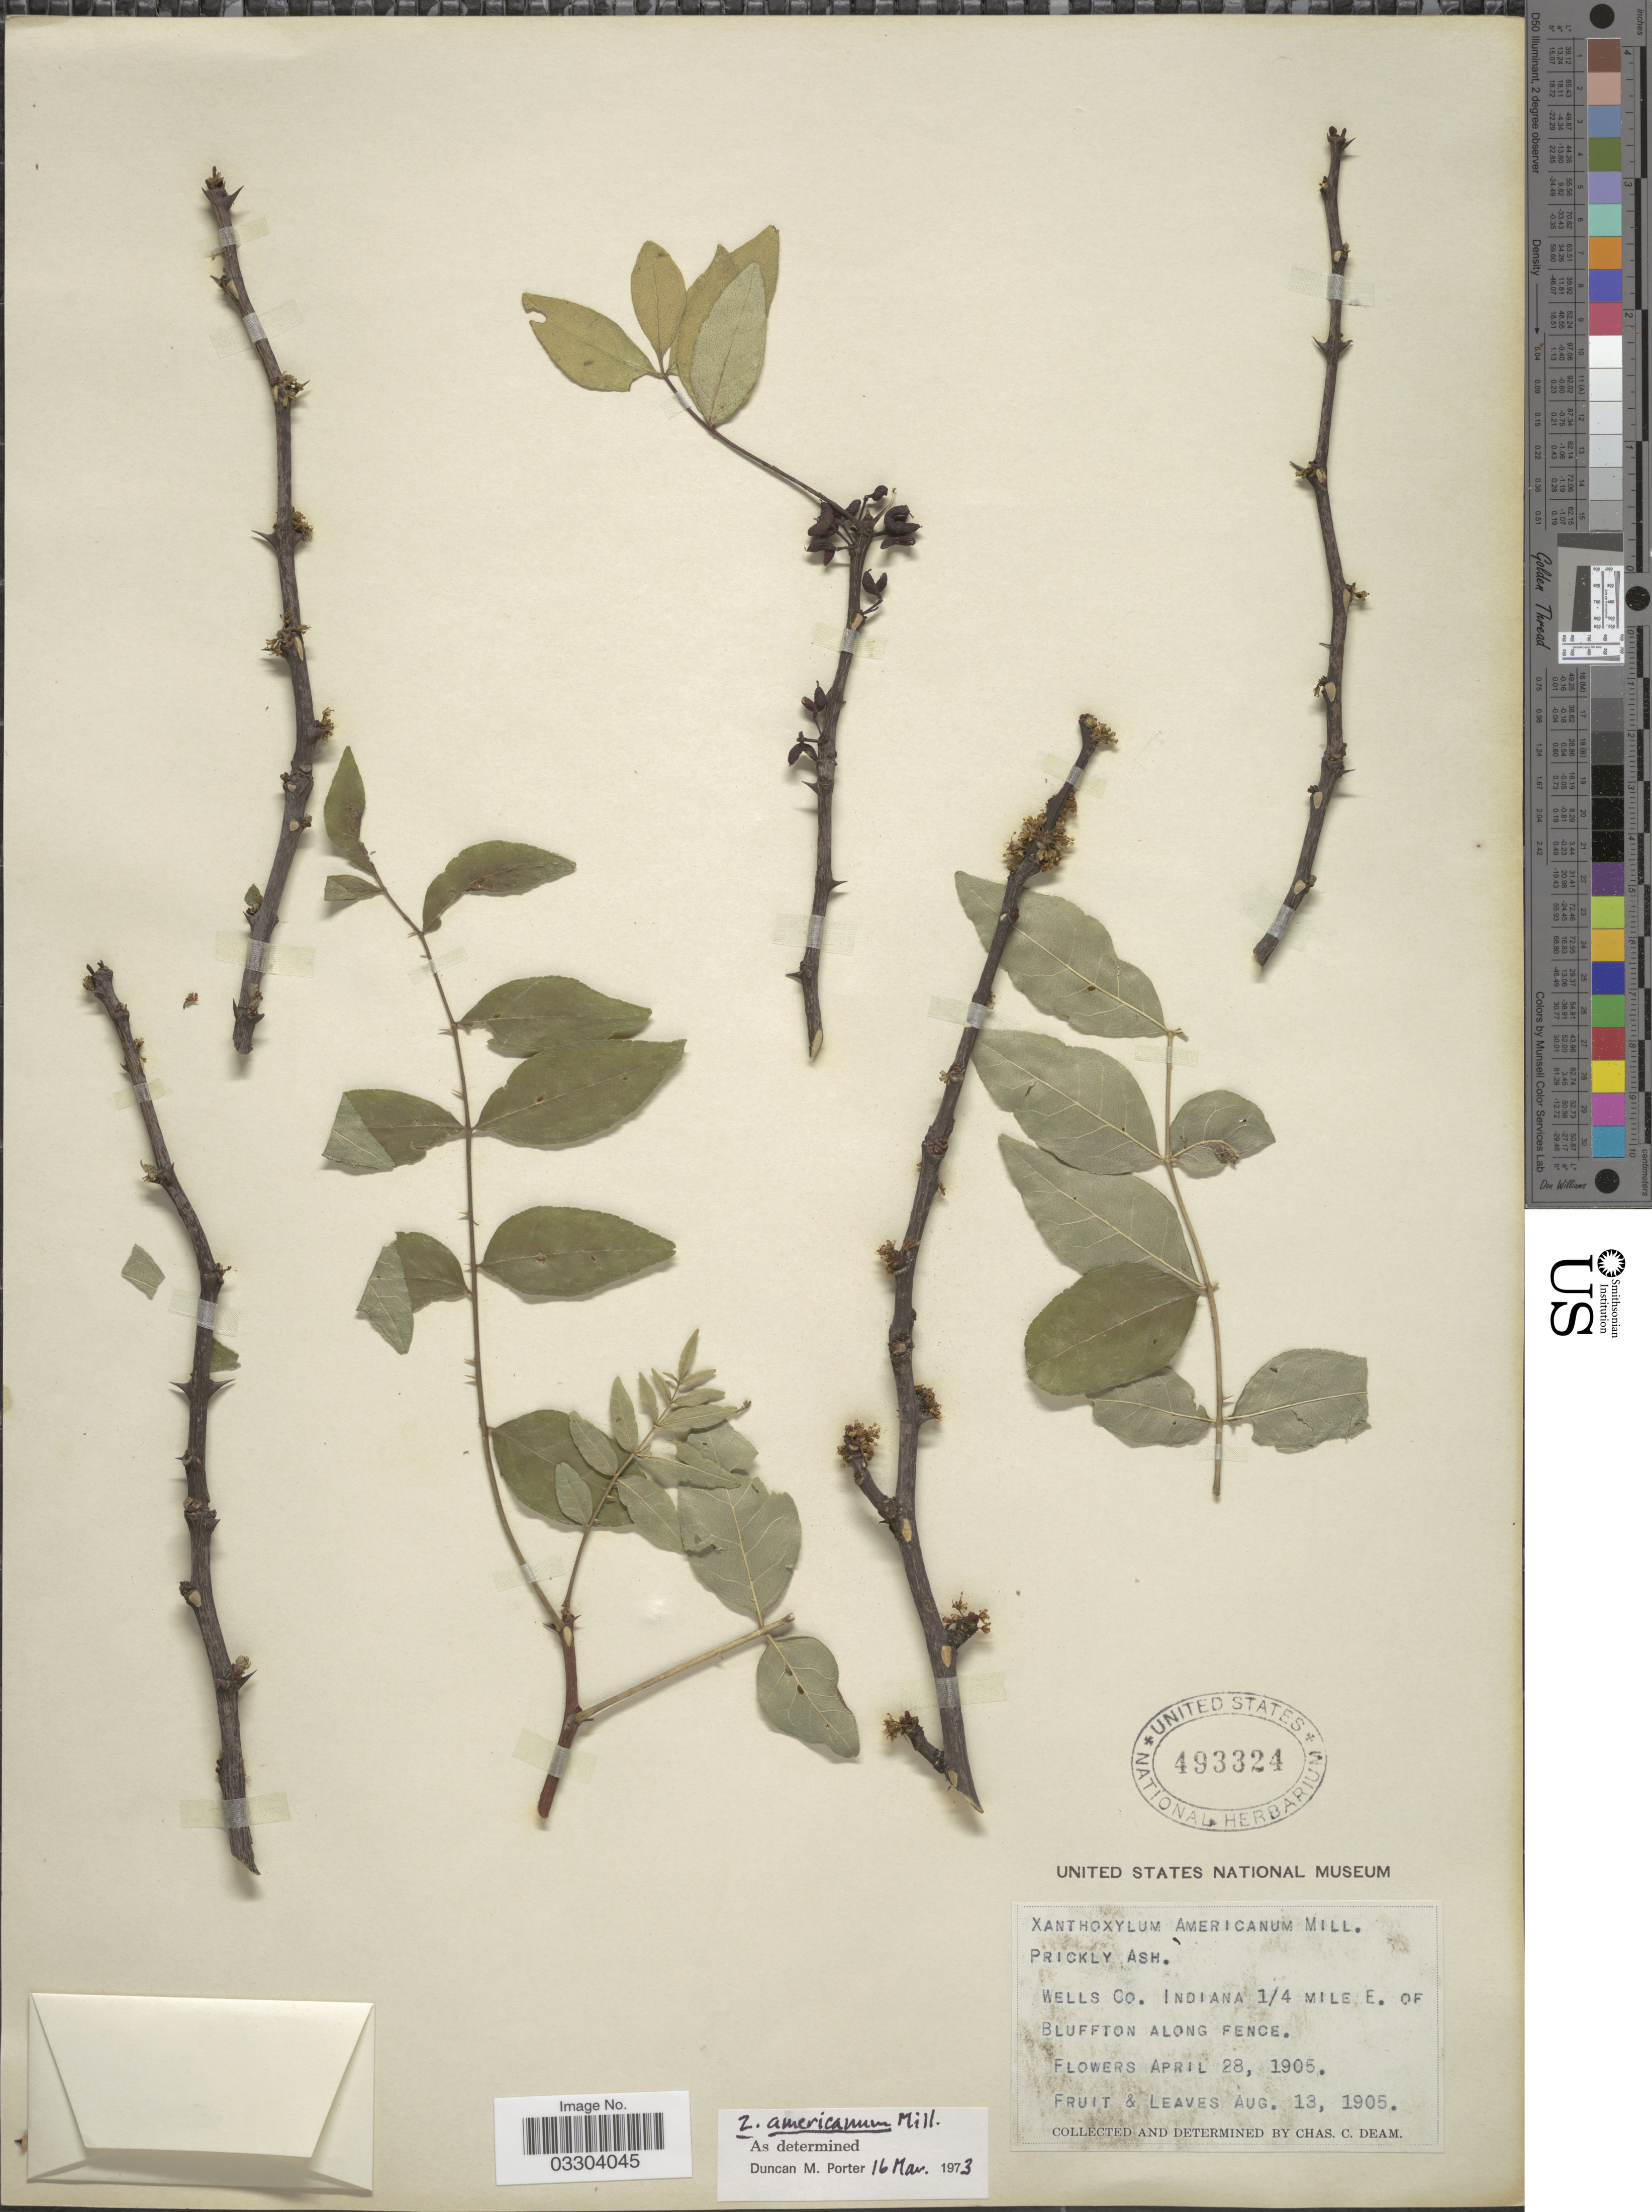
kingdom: Plantae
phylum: Tracheophyta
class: Magnoliopsida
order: Sapindales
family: Rutaceae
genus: Zanthoxylum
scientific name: Zanthoxylum americanum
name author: Mill.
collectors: C. C. Deam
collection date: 1905-04-28/1905-08-13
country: United States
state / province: Indiana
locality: Wells Co. Indiana ¼ mile E. of Bluffton along fence.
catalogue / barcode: US 493324